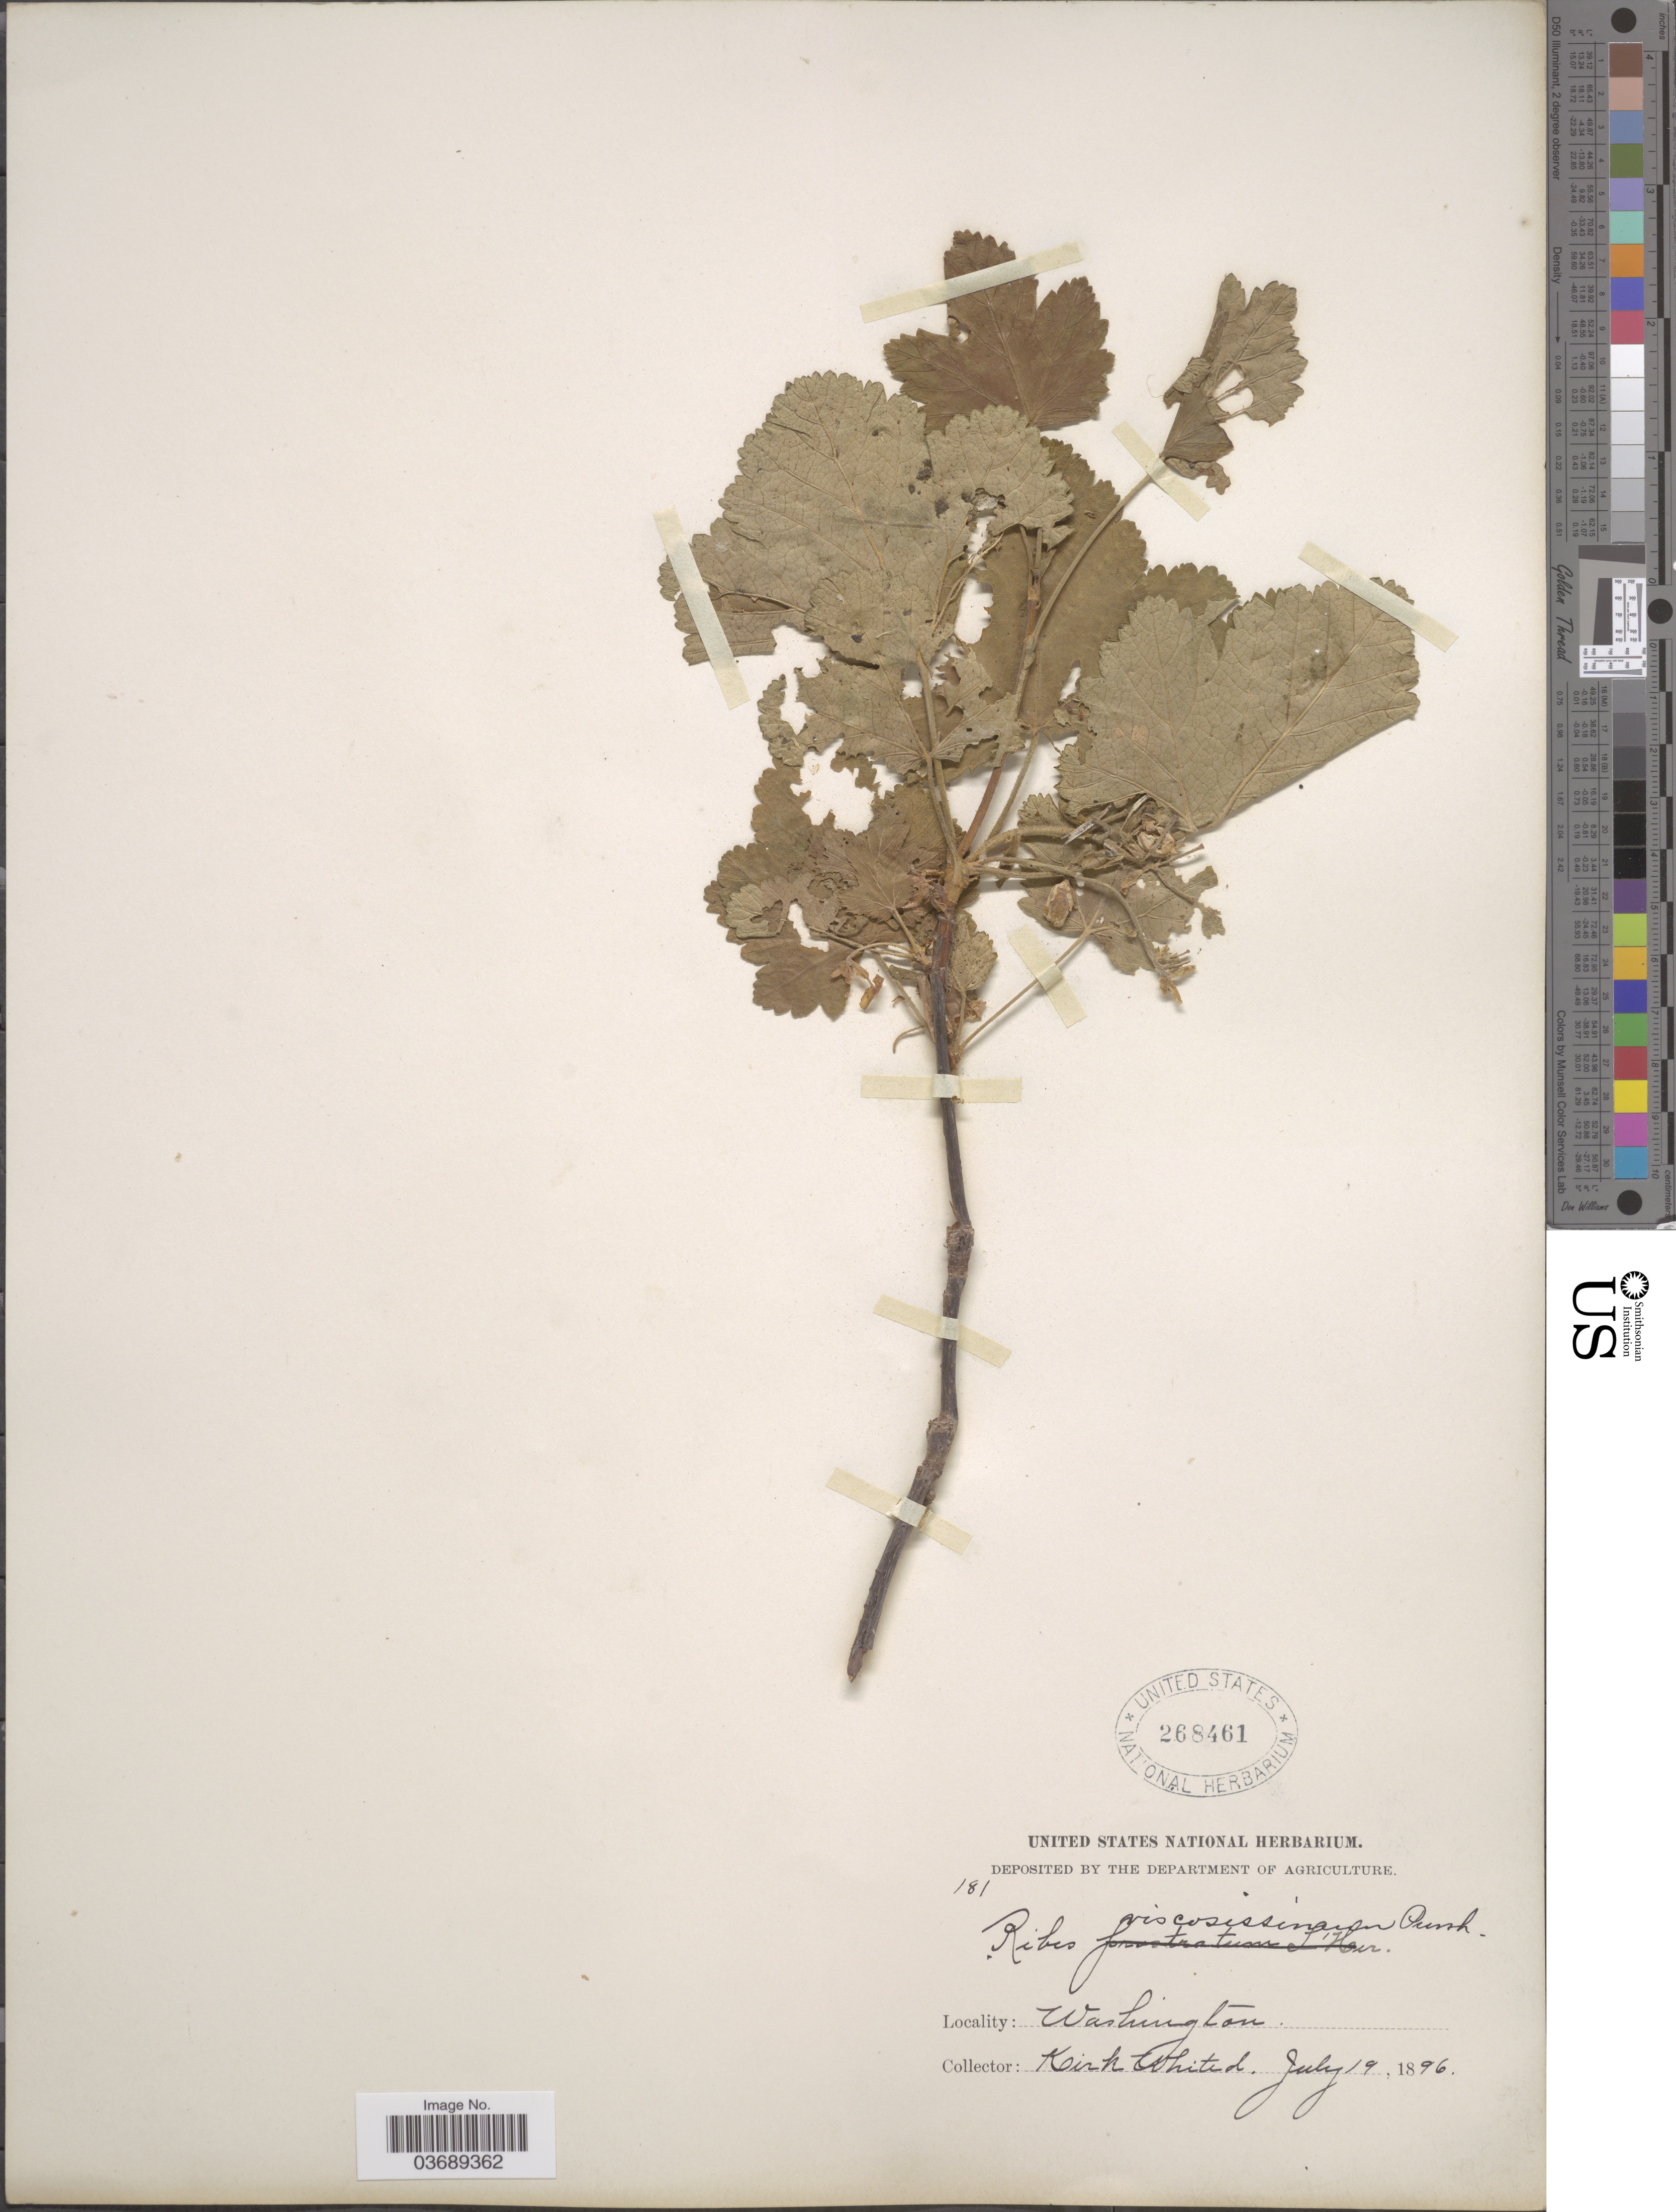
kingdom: Plantae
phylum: Tracheophyta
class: Magnoliopsida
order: Saxifragales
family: Grossulariaceae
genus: Ribes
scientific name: Ribes viscosissimum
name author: Pursh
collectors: K. Whited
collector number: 181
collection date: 1896-07-19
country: United States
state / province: Washington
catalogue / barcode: US 268461